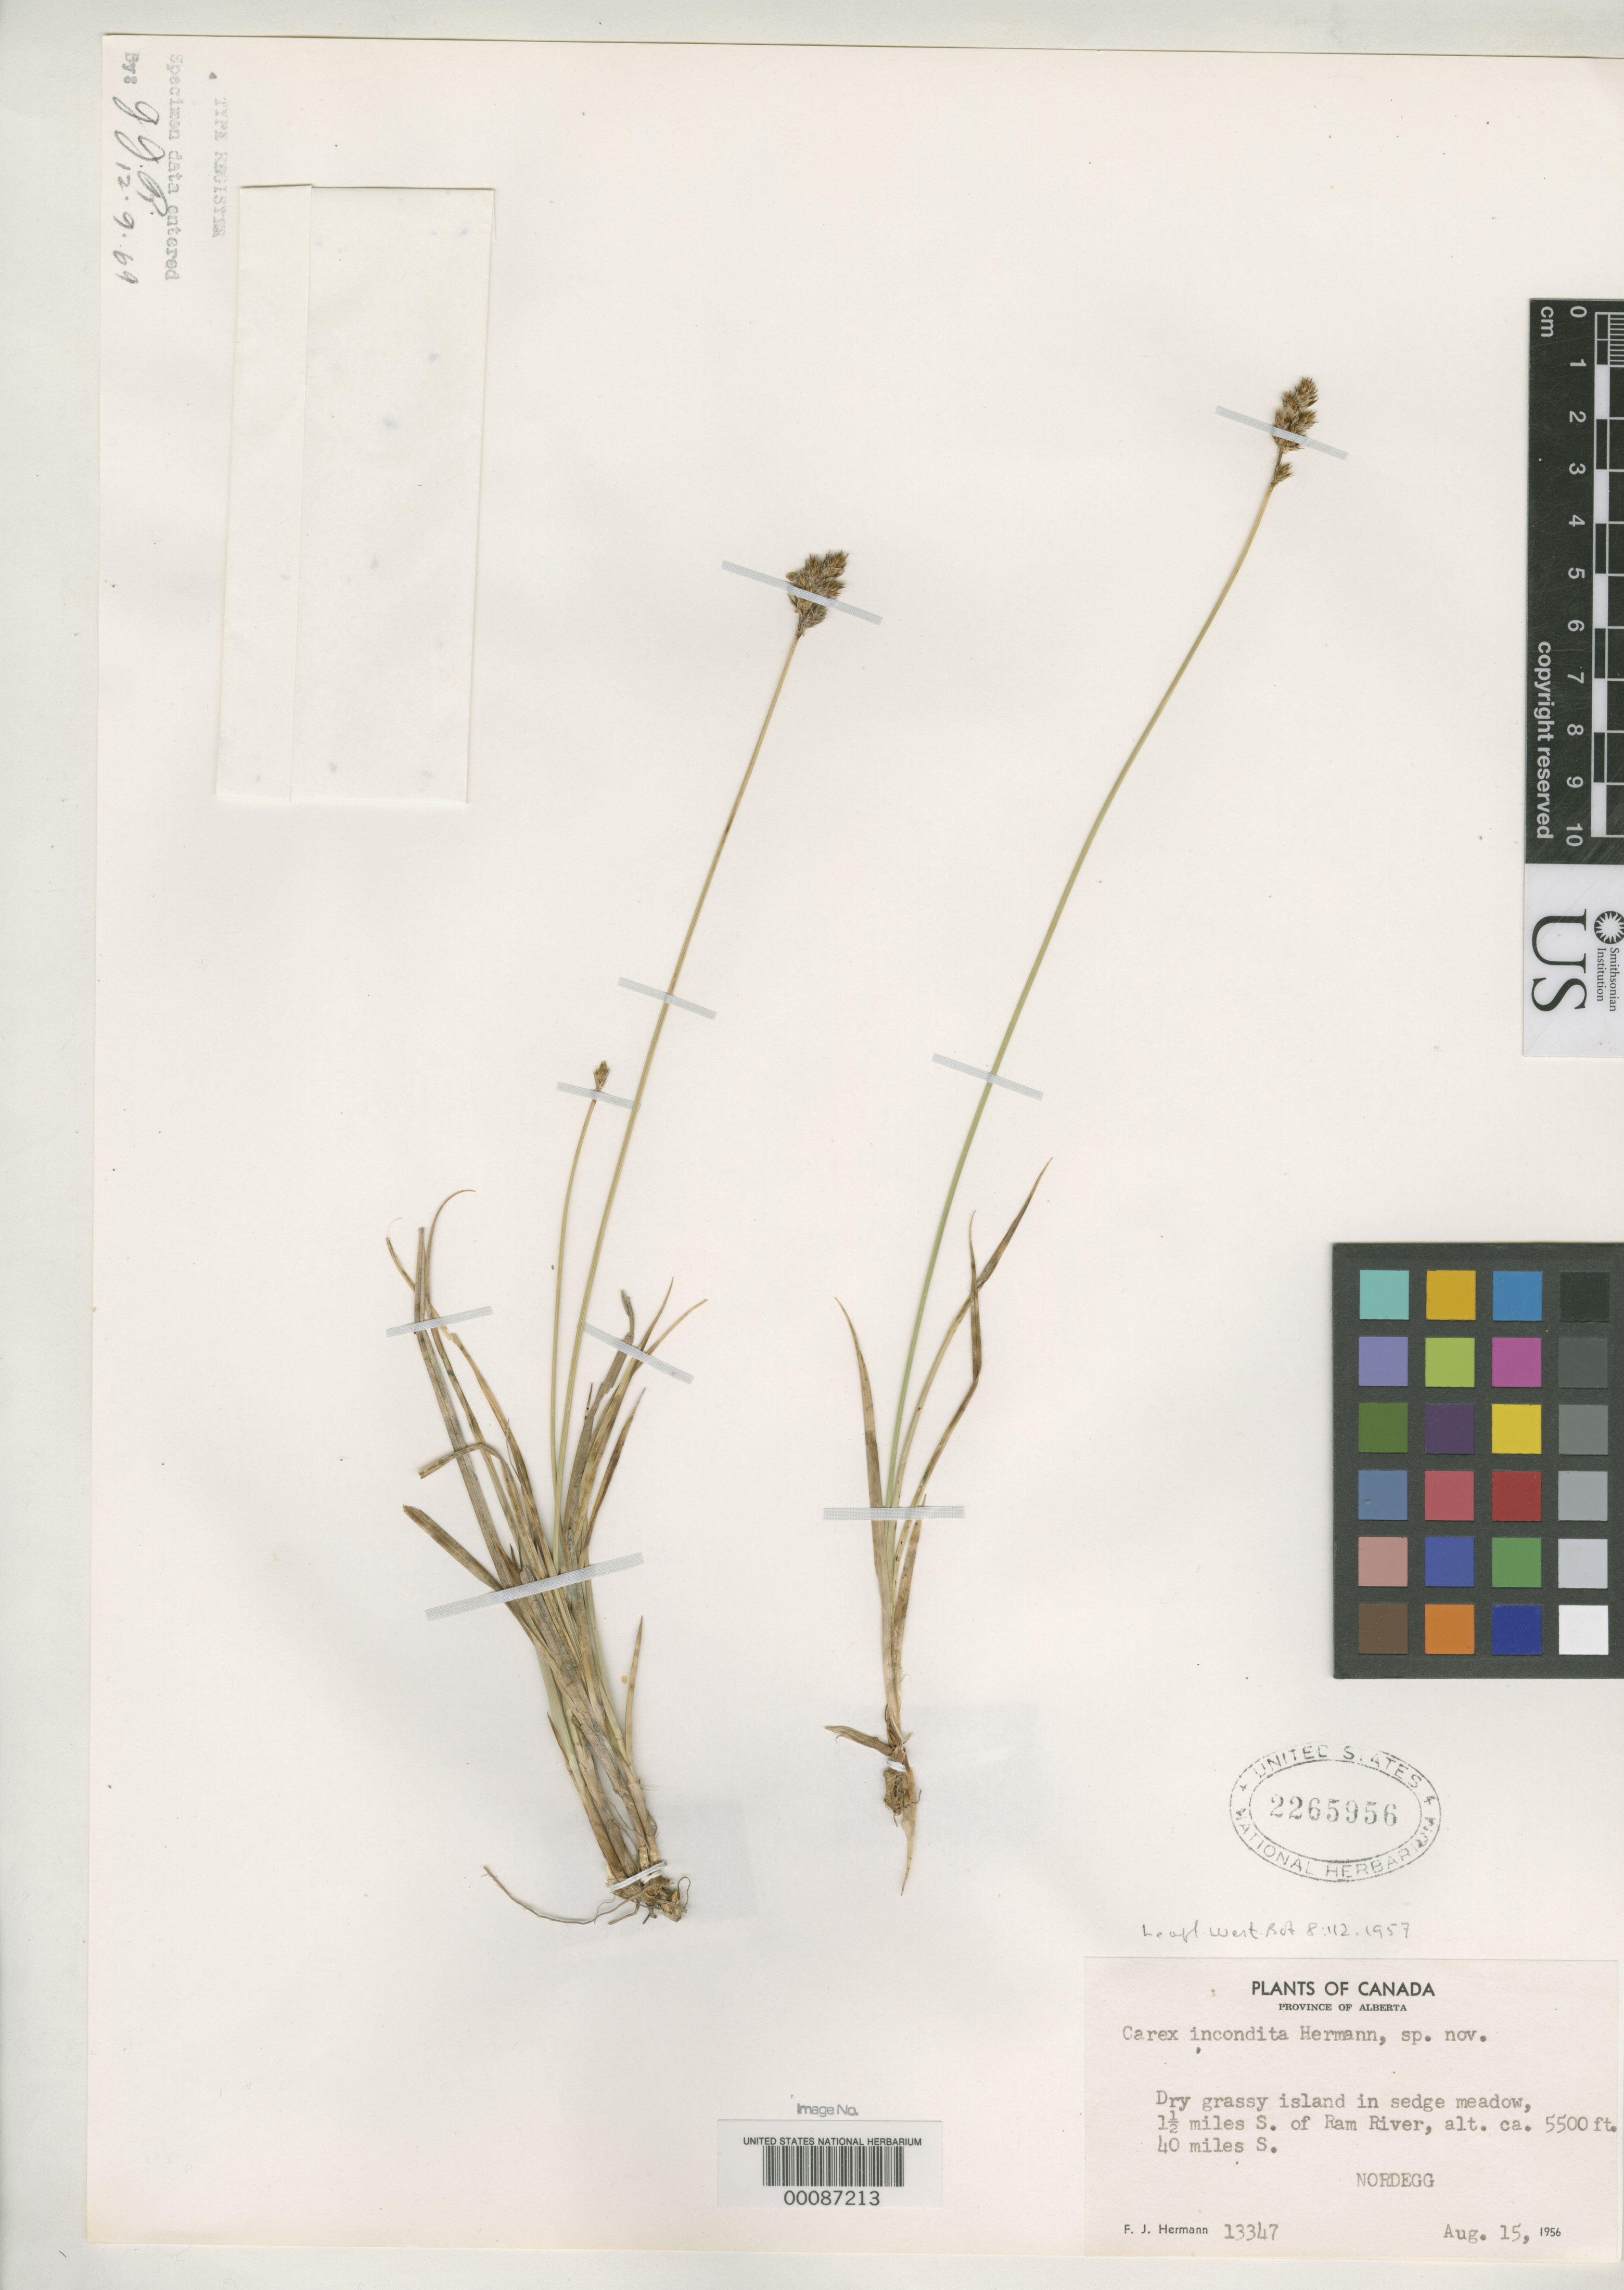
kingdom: Plantae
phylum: Tracheophyta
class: Liliopsida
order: Poales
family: Cyperaceae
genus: Carex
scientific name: Carex incondita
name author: F.J. Herm.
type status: Holotype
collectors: F. J. Hermann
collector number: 13347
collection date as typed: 15 Aug 1956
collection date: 1956-08-15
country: Canada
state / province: Alberta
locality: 1.5 Mo S of Ram River, 40 mi S Nordegg.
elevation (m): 1676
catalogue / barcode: US 2265956